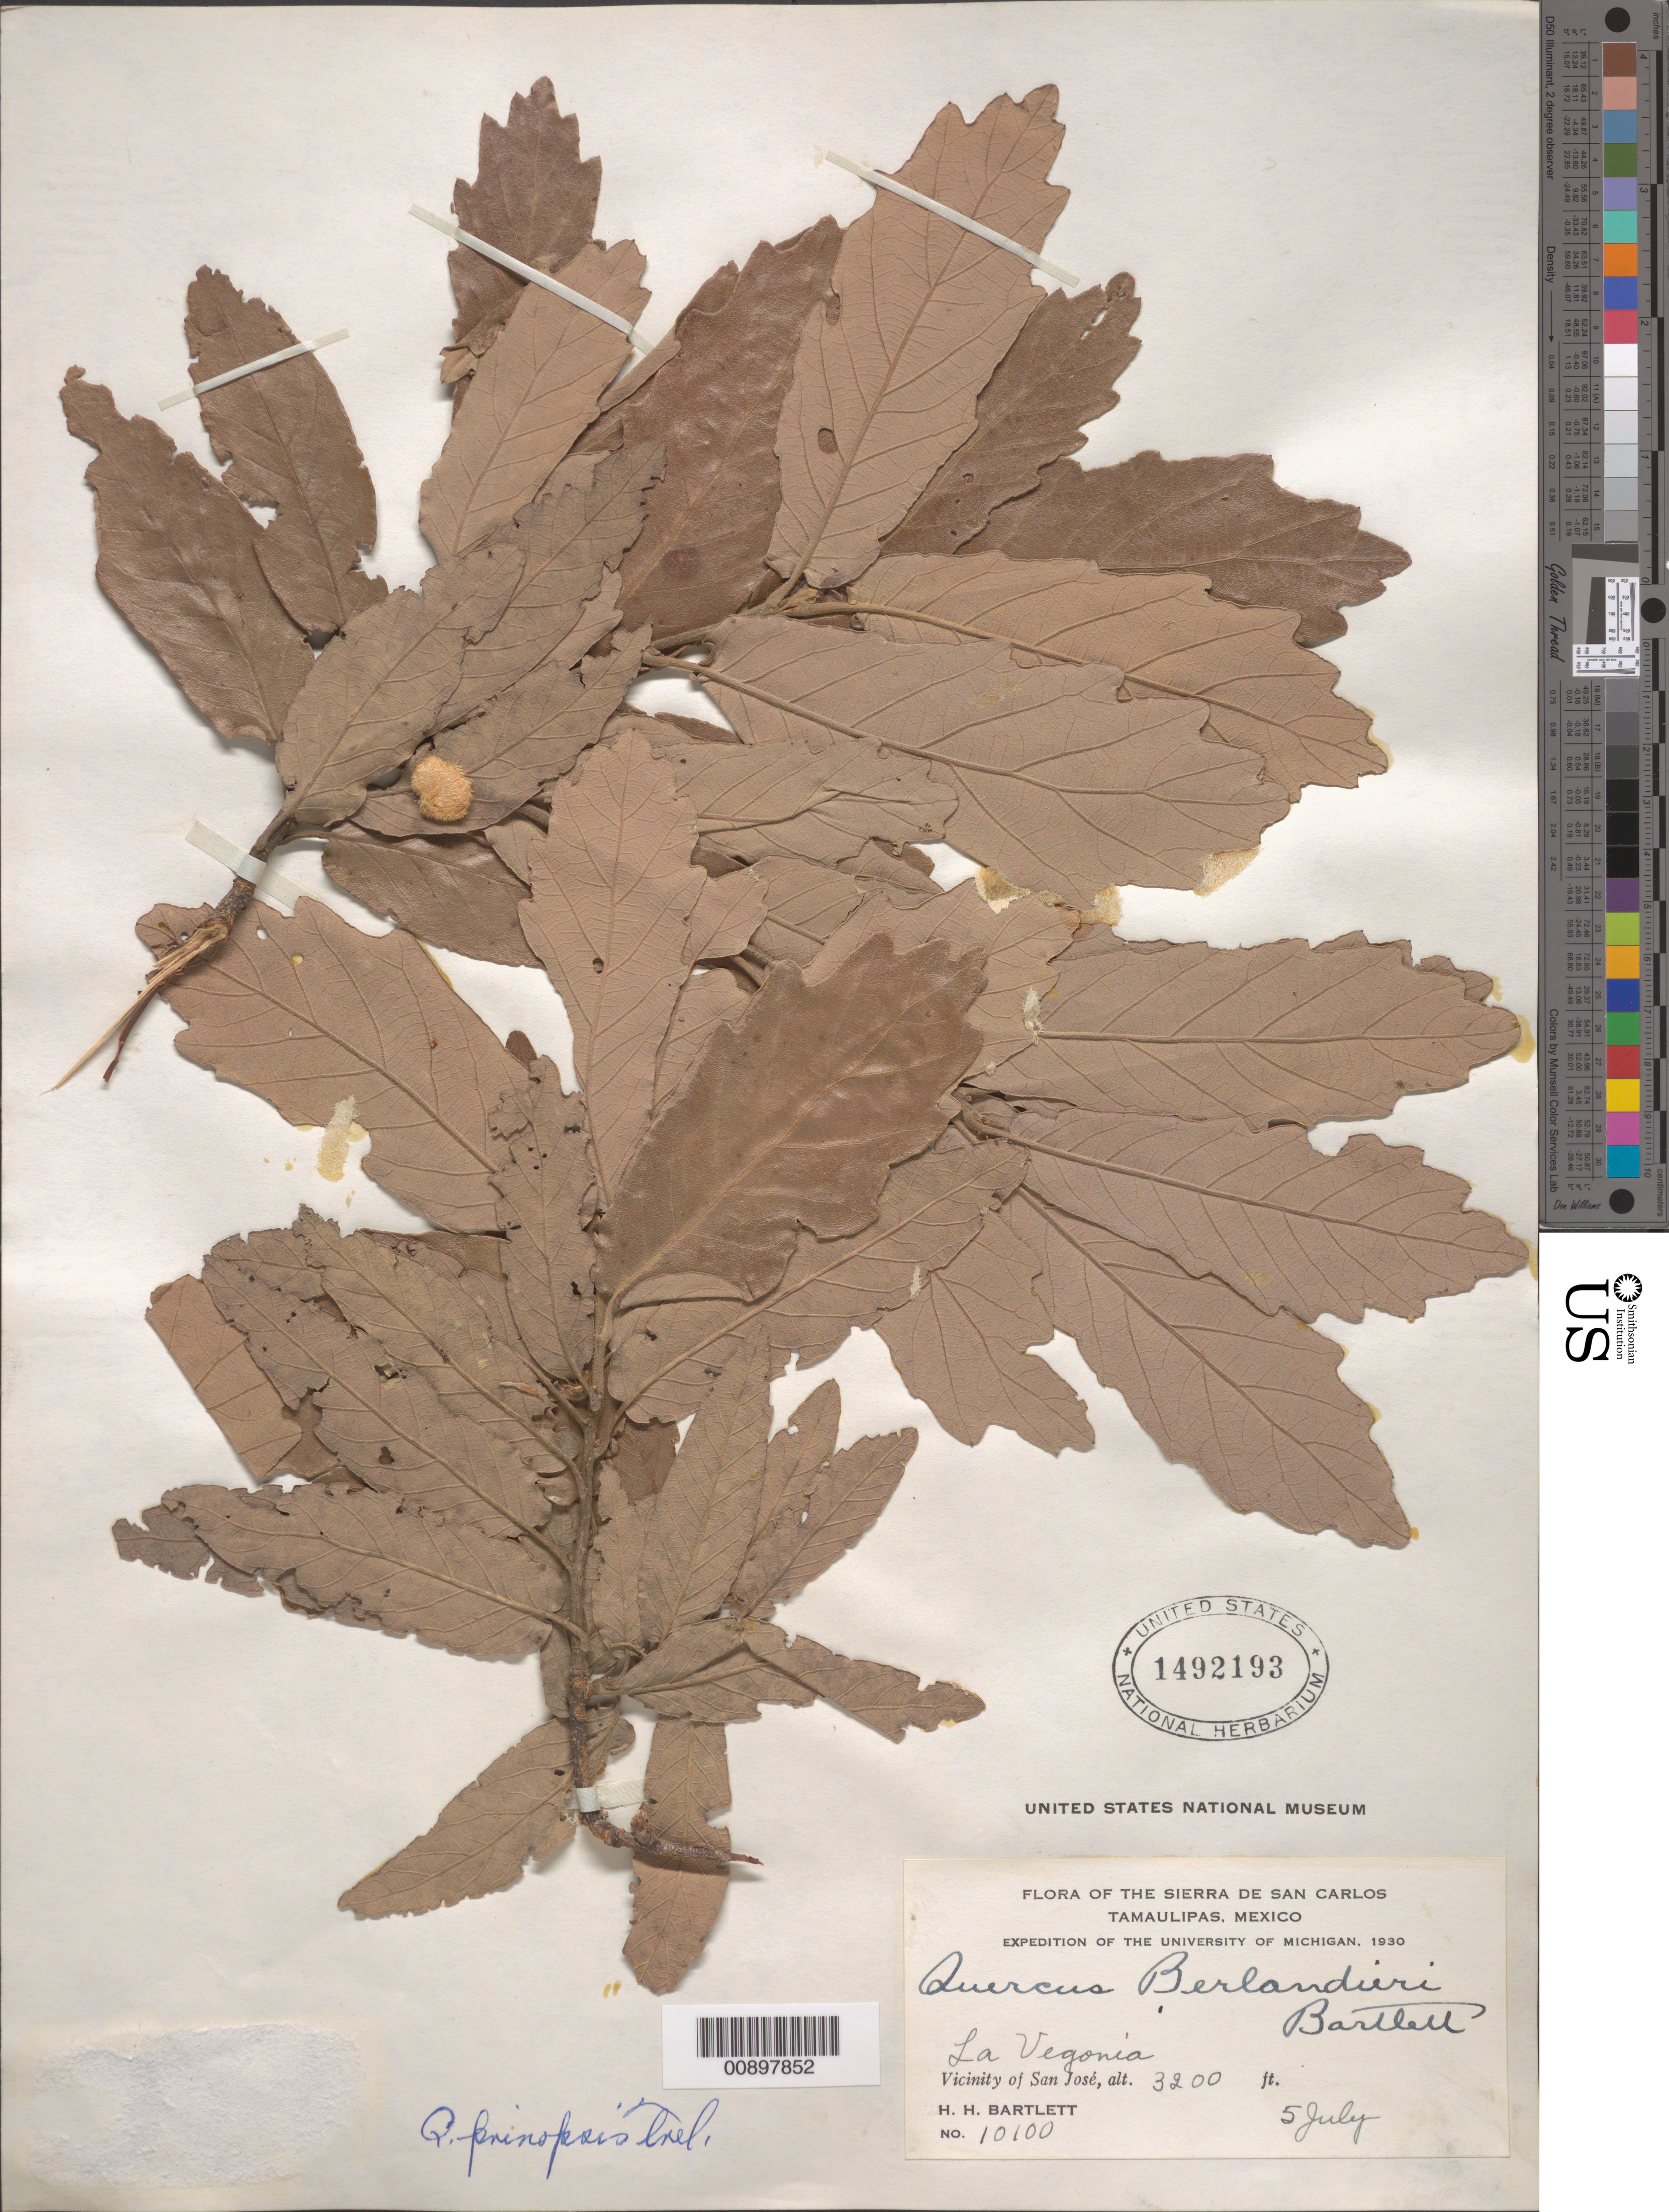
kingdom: Plantae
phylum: Tracheophyta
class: Magnoliopsida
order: Fagales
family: Fagaceae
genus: Quercus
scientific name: Quercus prinopsis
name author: Trel.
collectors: H. H. Bartlett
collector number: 10100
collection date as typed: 05 Jul 1930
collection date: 1930-07-05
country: Mexico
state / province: Tamaulipas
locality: La Vegonia. Vicinity of San José. Sierra de San Carlos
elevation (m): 975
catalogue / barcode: US 1492193